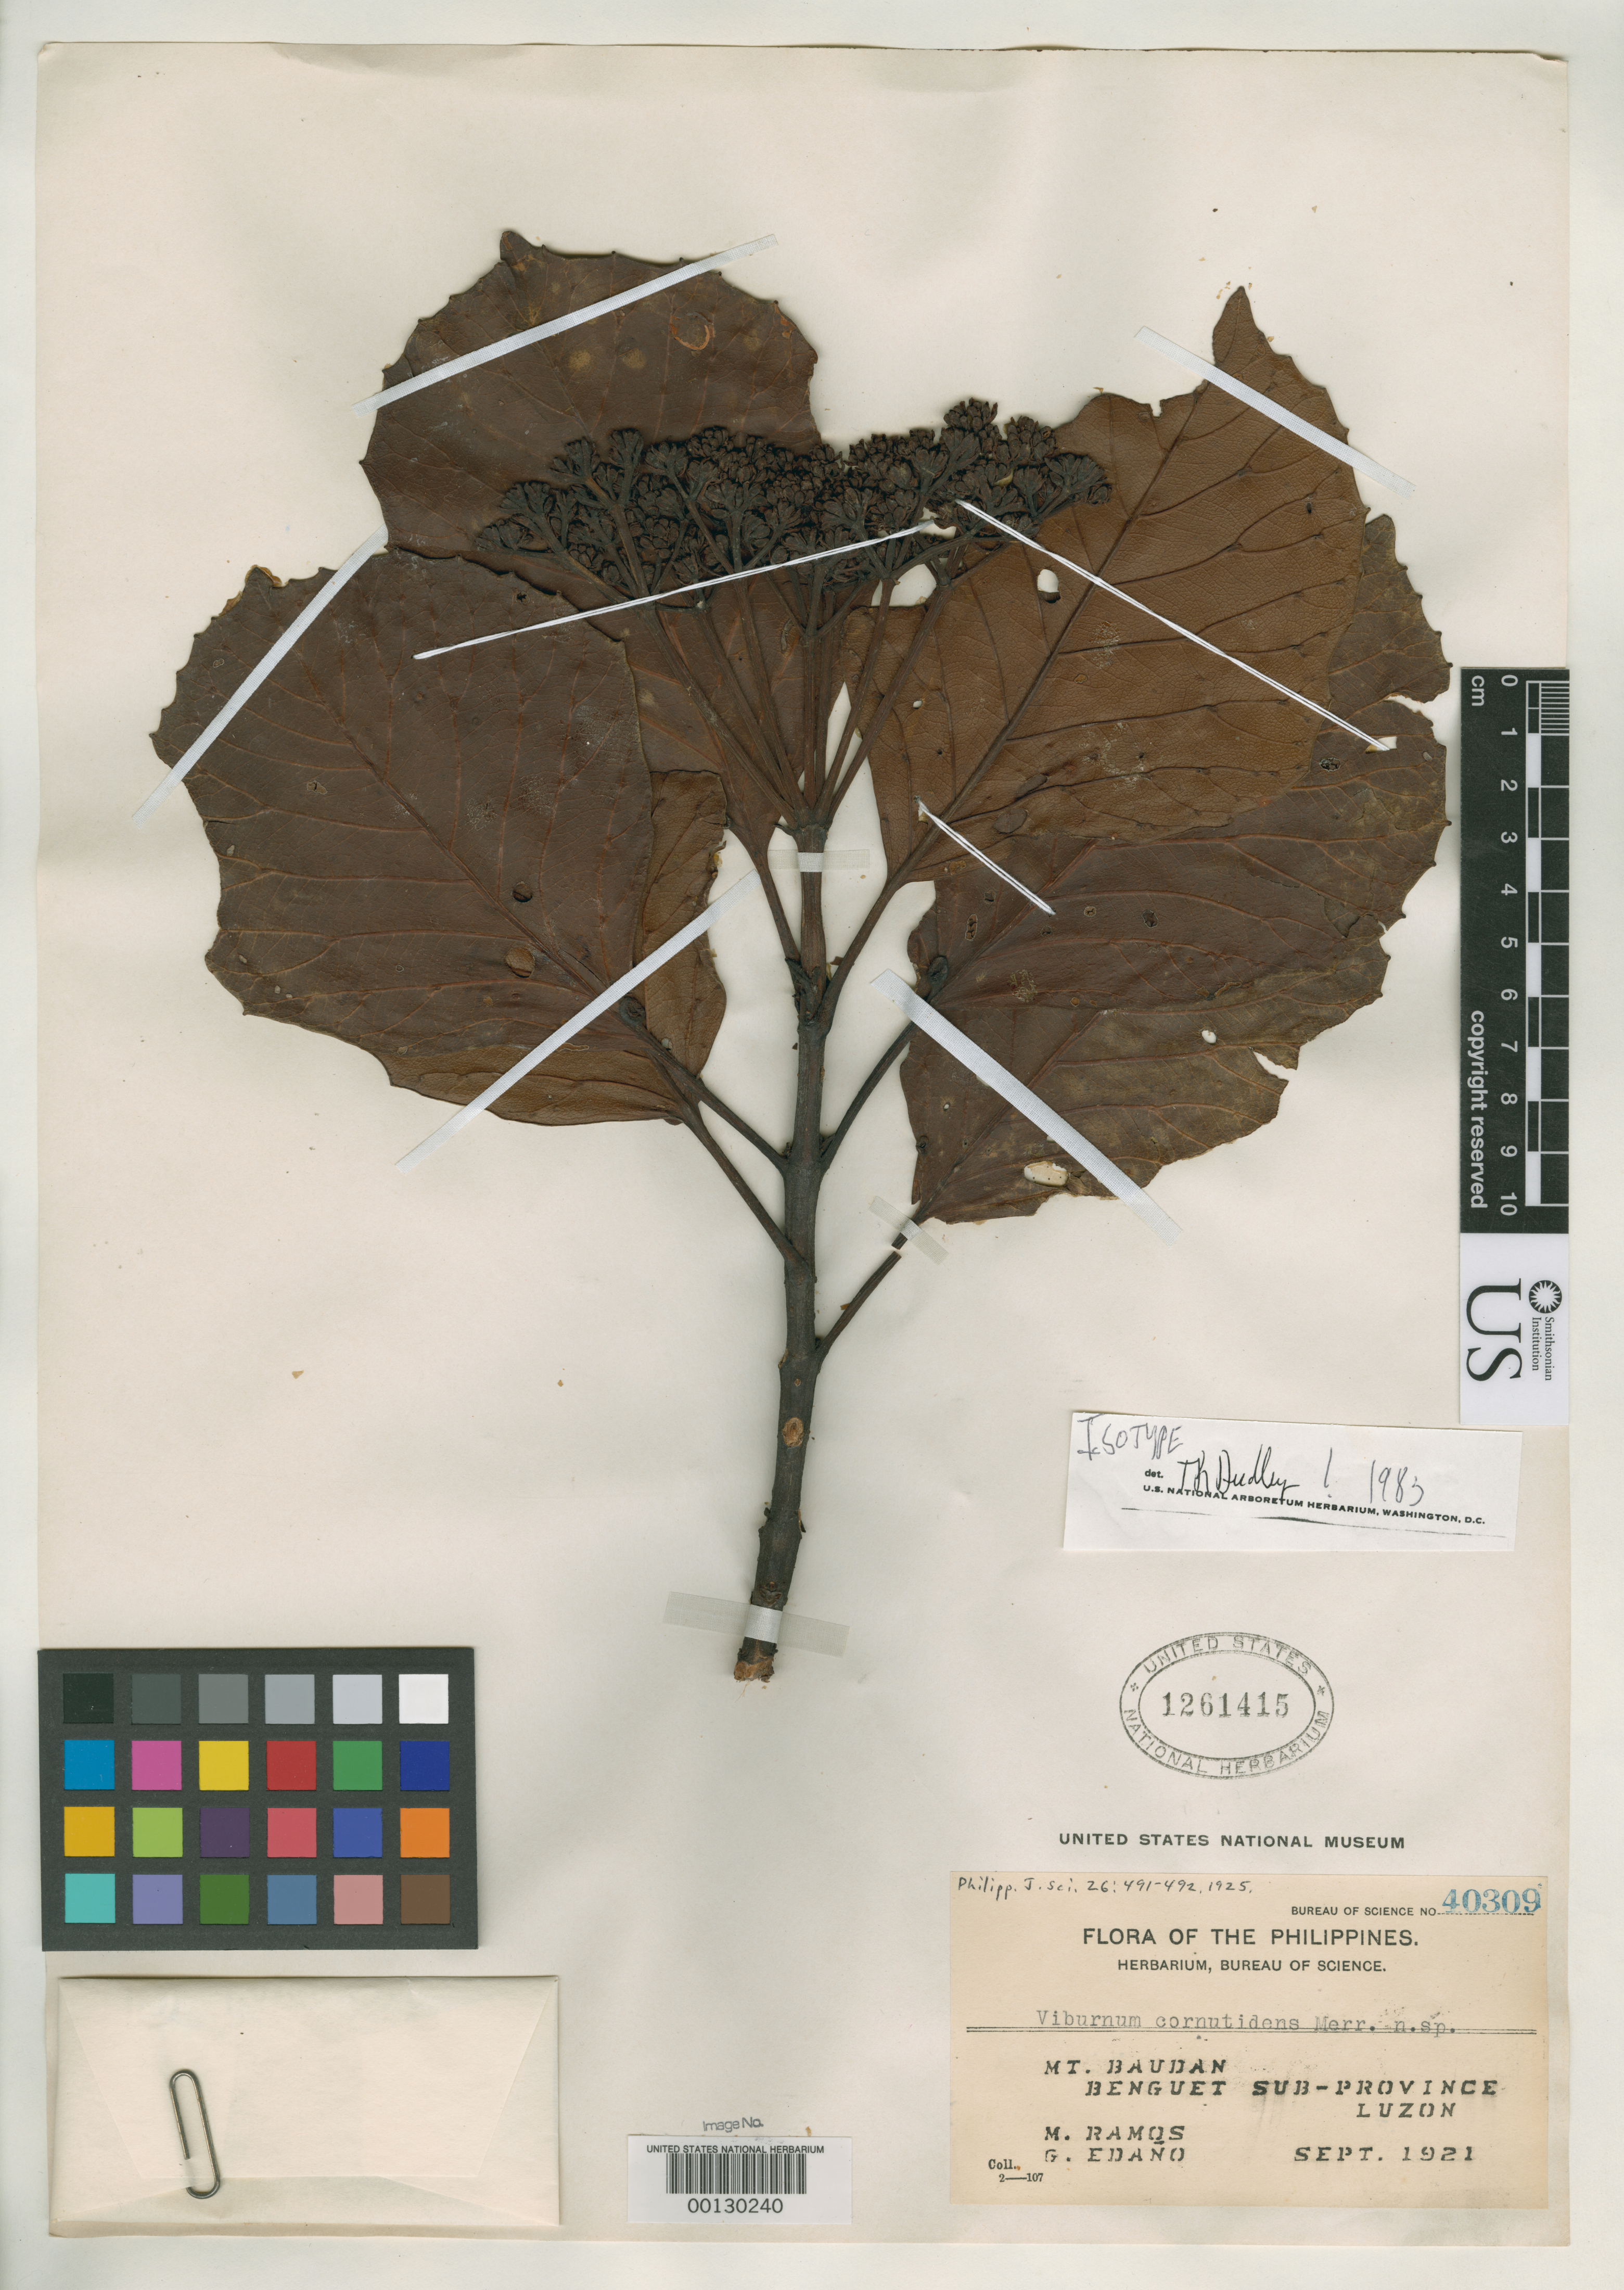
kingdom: Plantae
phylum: Tracheophyta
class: Magnoliopsida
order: Dipsacales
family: Viburnaceae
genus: Viburnum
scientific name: Viburnum cornutidens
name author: Merr.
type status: Isotype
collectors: M. Ramos & G. E. Edaño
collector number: Bur. Sci. 40309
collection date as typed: Sep 1921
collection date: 1921-09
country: Philippines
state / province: Cordillera (Administrative Region)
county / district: Benguet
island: Luzon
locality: Mt. Baudan.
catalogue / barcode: US 1261415